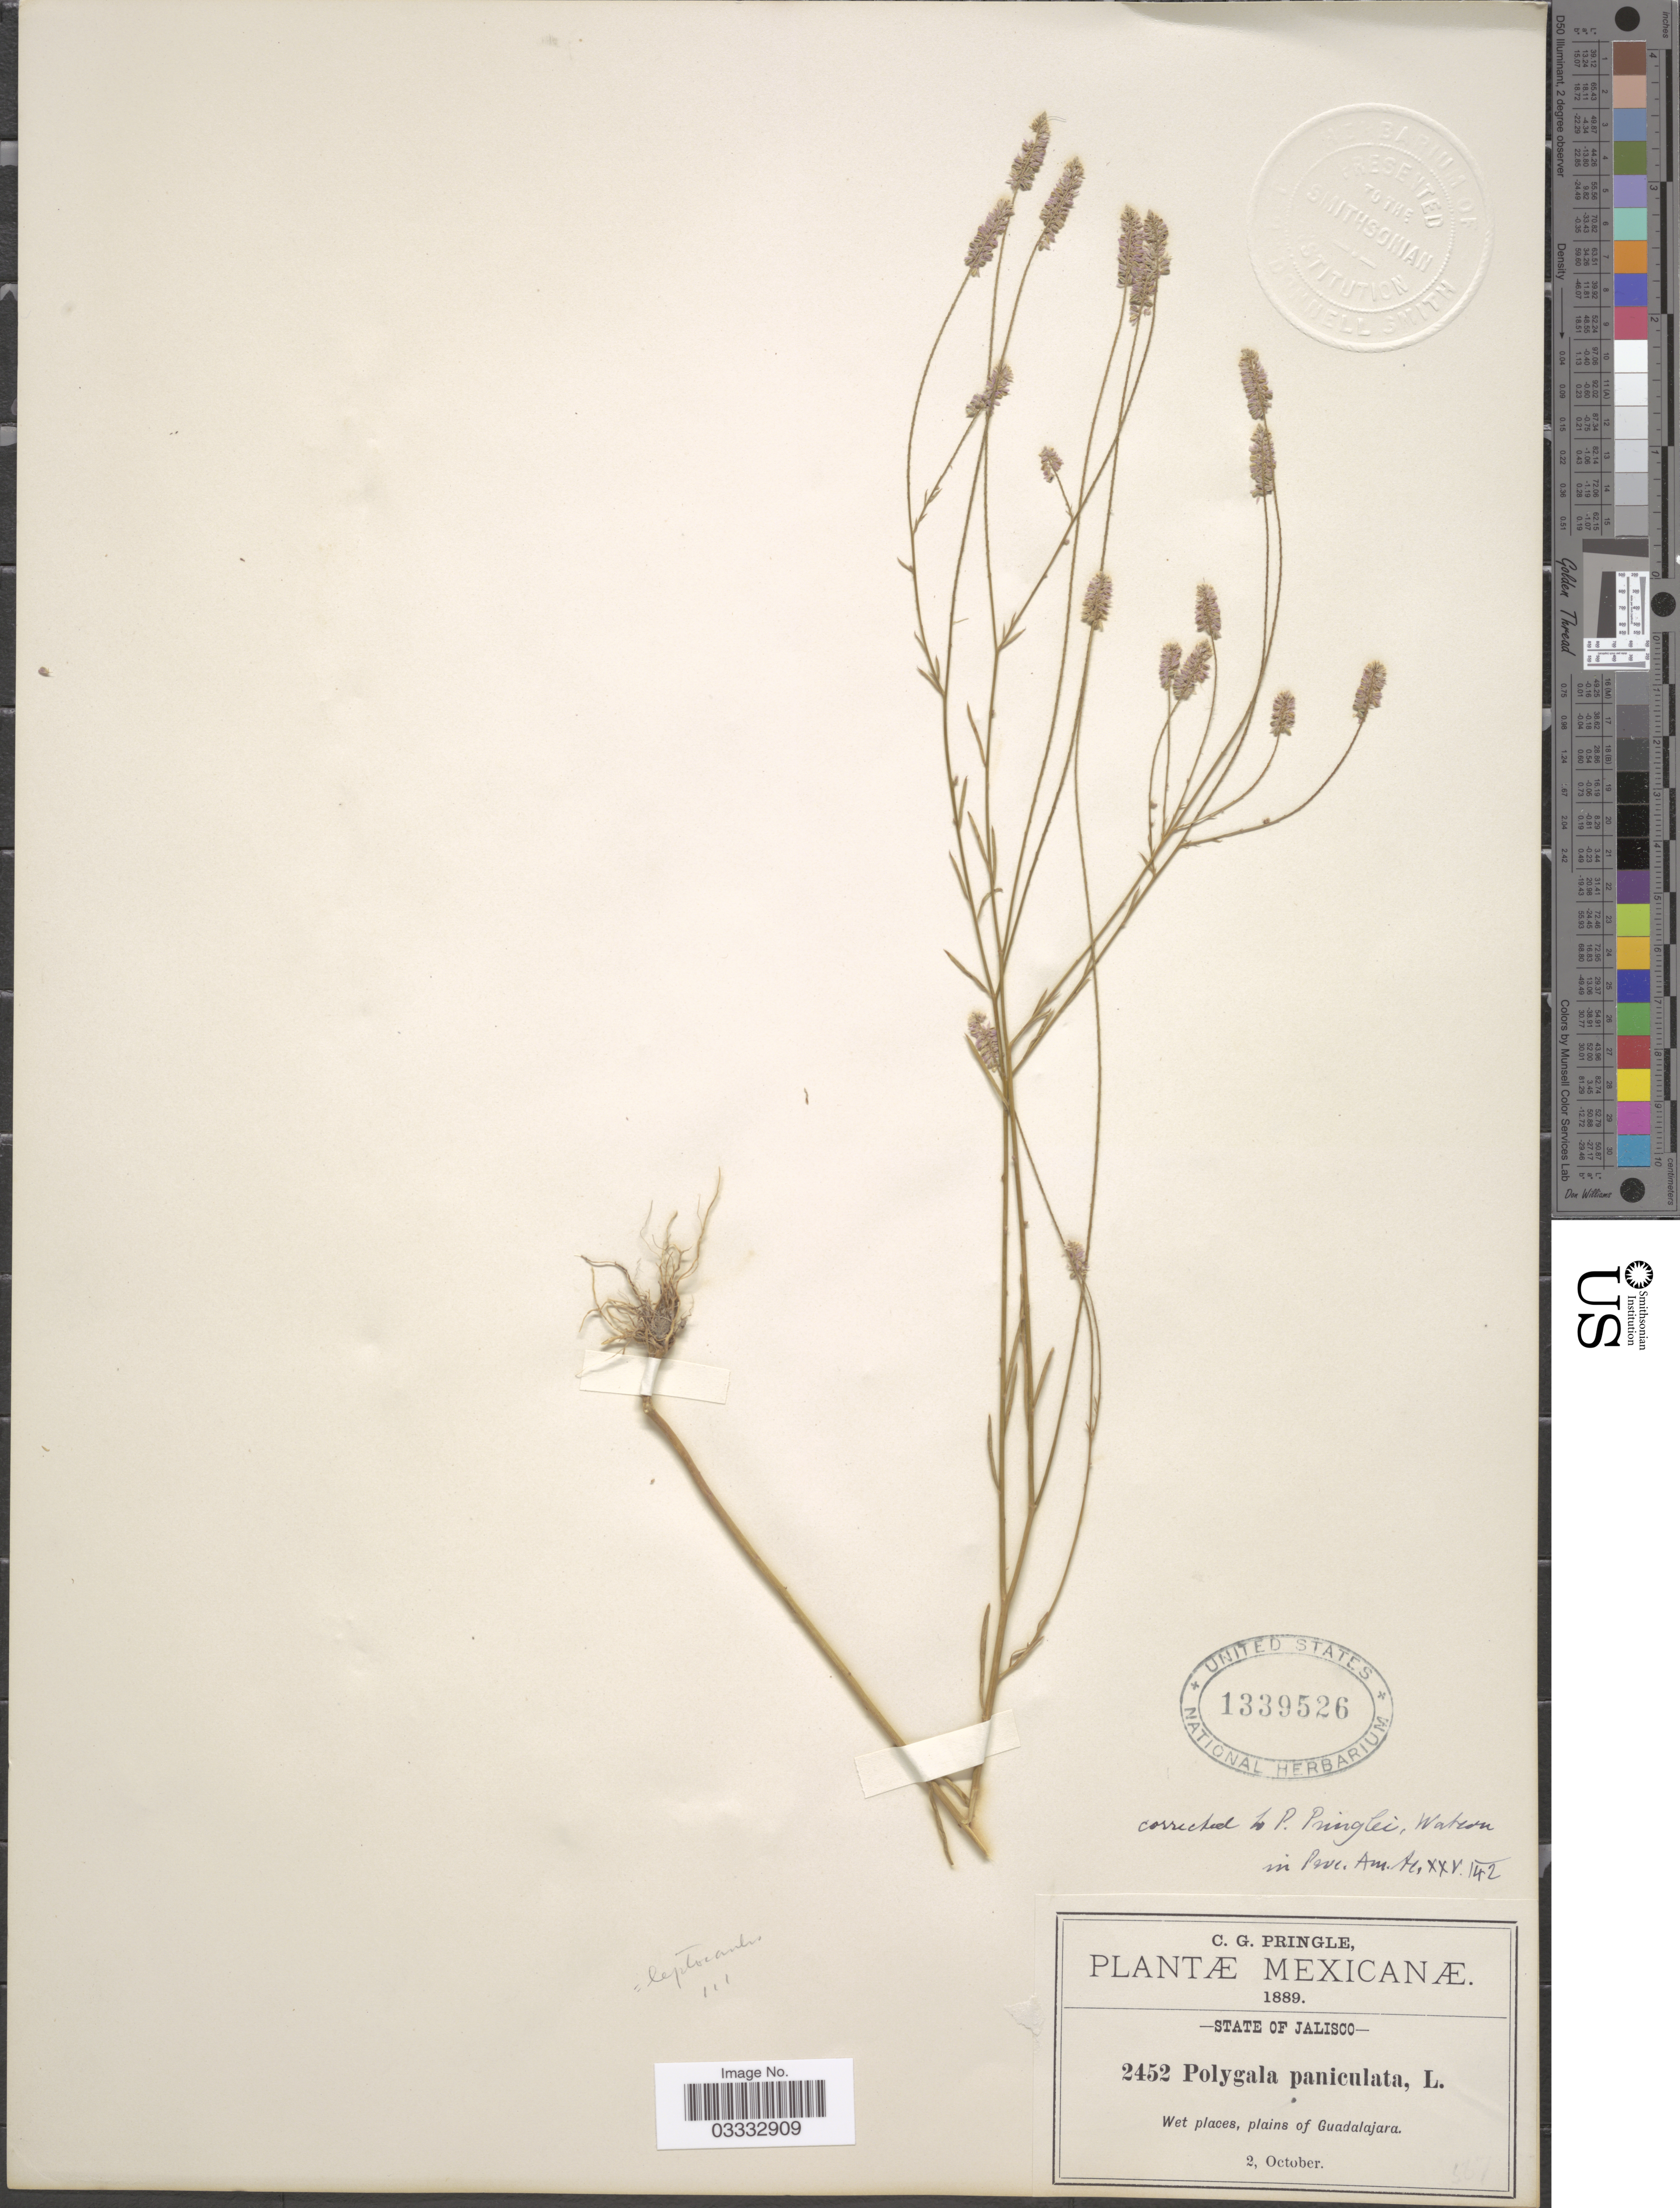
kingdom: Plantae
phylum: Tracheophyta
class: Magnoliopsida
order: Fabales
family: Polygalaceae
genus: Polygala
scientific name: Polygala paniculata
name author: L.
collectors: C. G. Pringle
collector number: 2452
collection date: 1889-10-02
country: Mexico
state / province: Jalisco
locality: Plains of Guadalajara.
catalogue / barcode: US 1339526